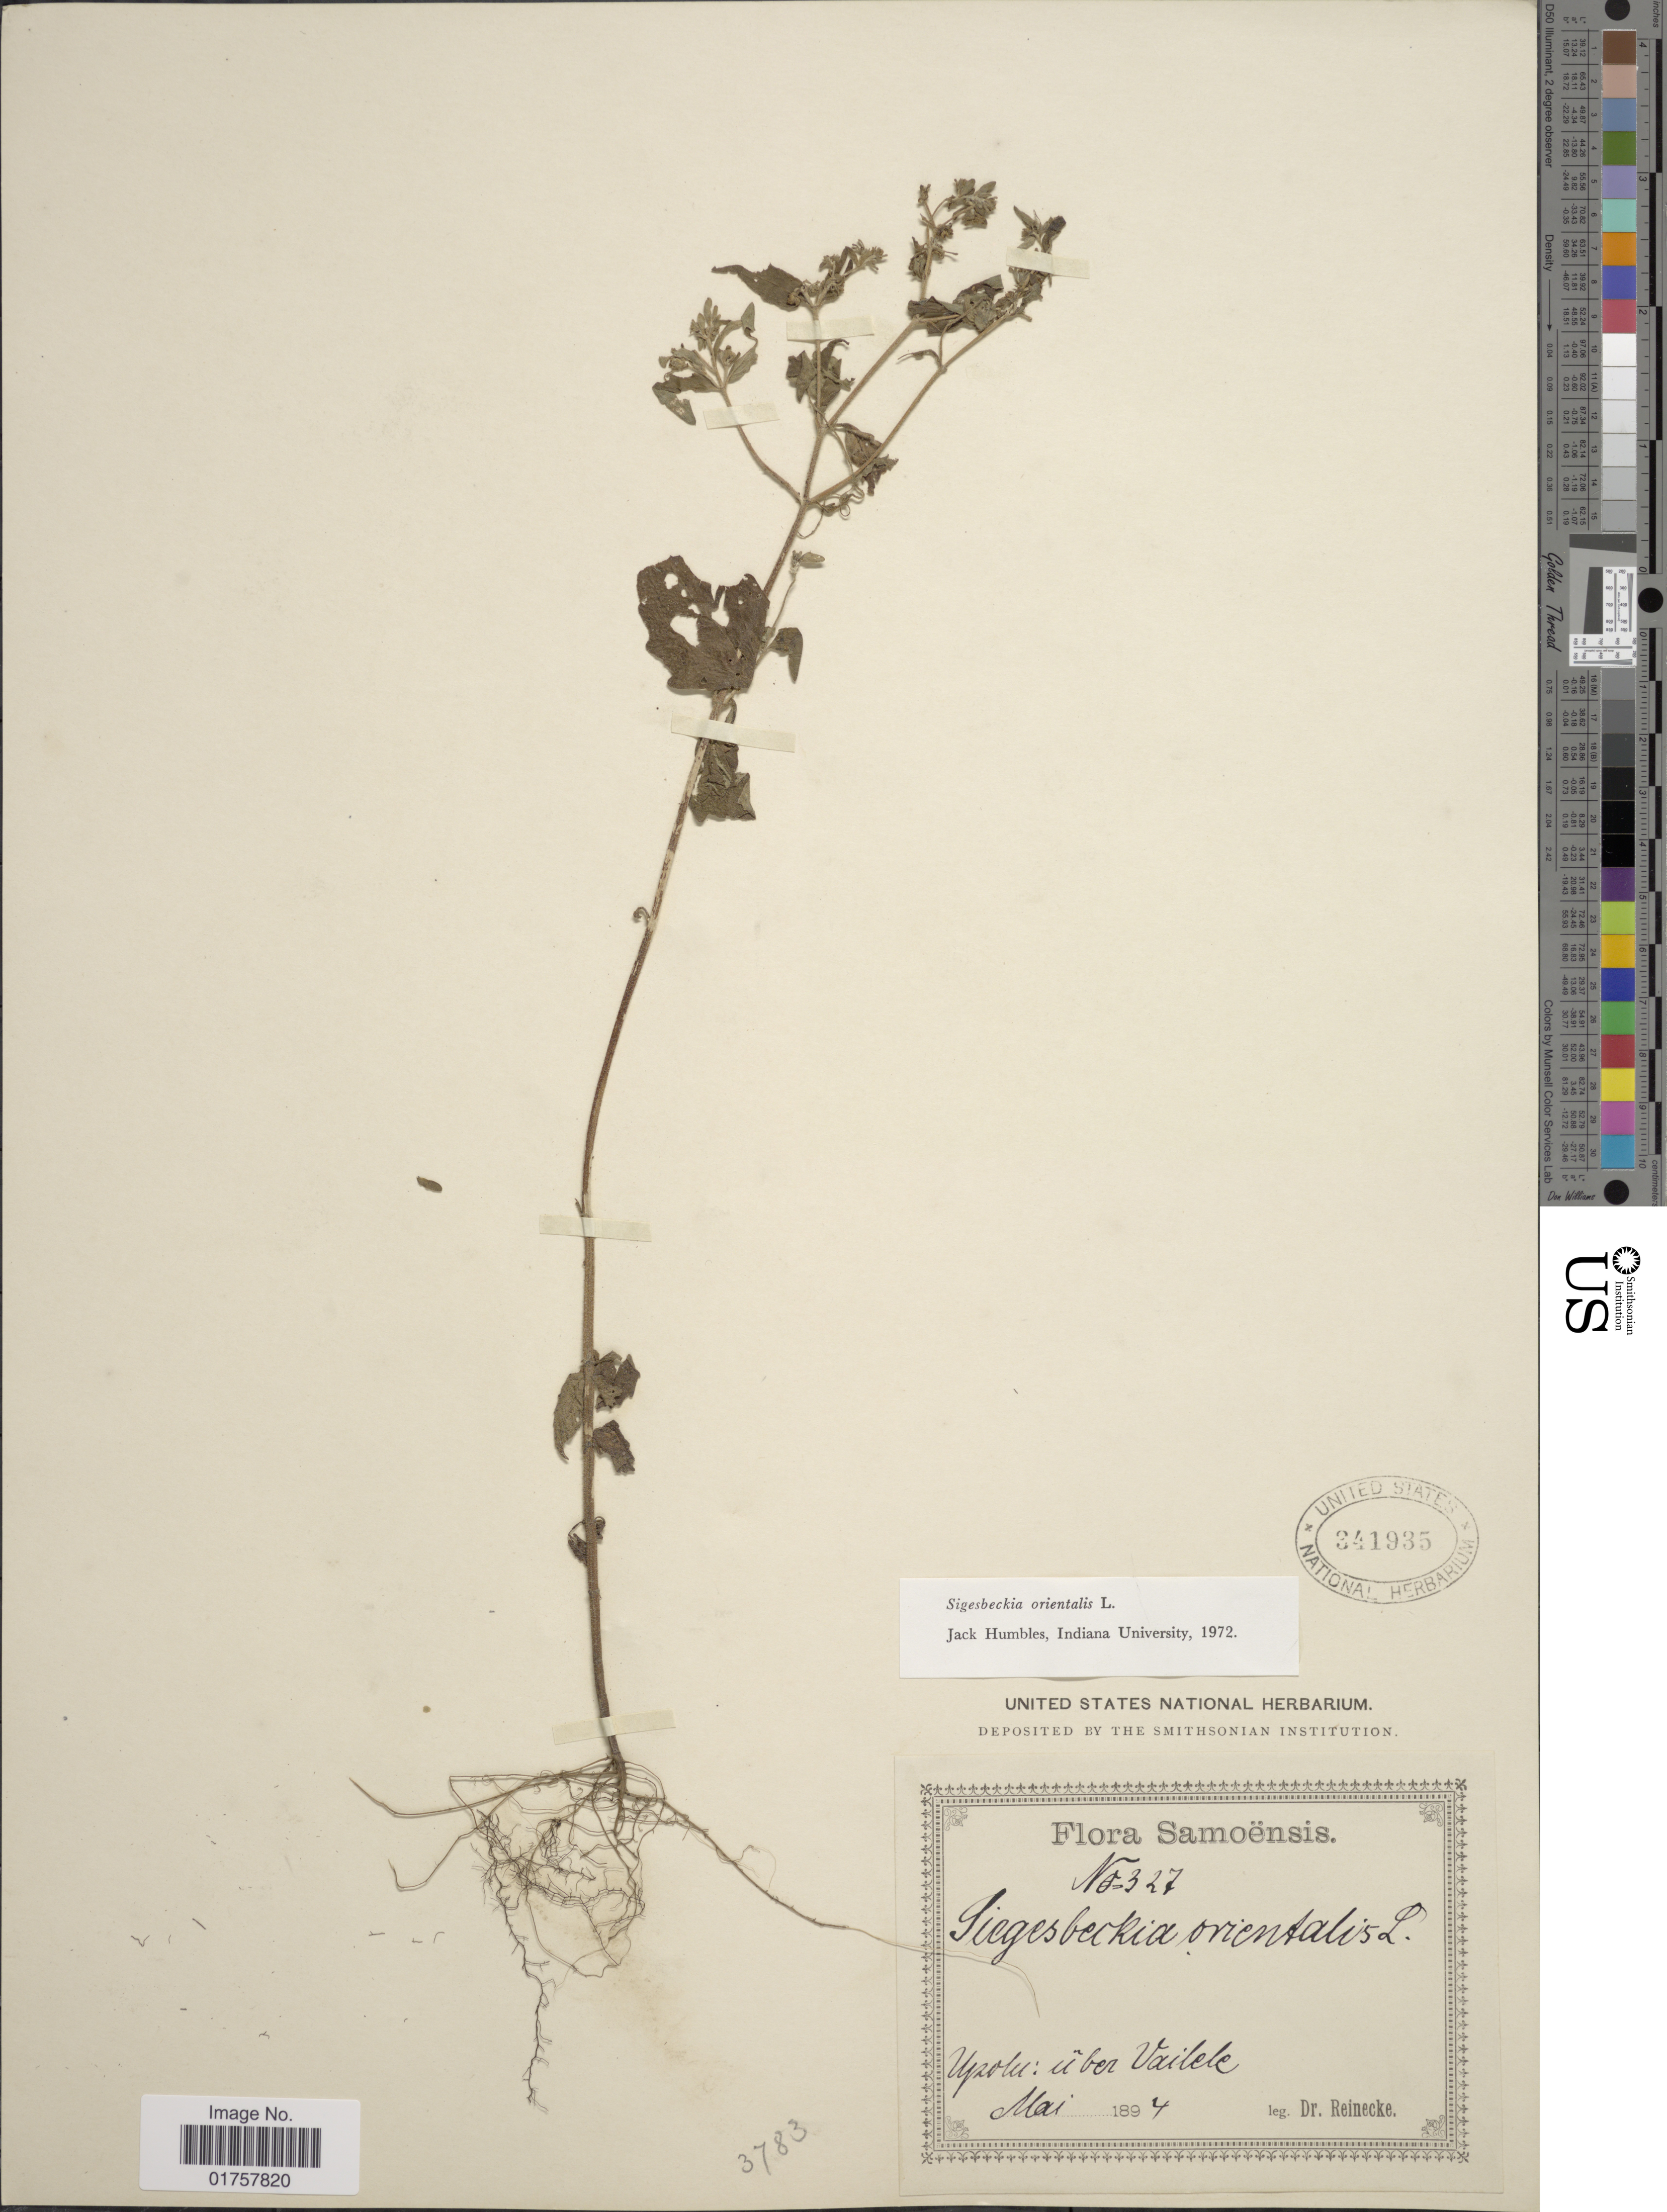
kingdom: Plantae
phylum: Tracheophyta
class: Magnoliopsida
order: Asterales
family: Asteraceae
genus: Sigesbeckia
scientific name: Sigesbeckia orientalis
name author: L.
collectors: -- Reinecke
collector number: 327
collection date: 1897-05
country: Samoa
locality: Über Vailele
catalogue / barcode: US 341935